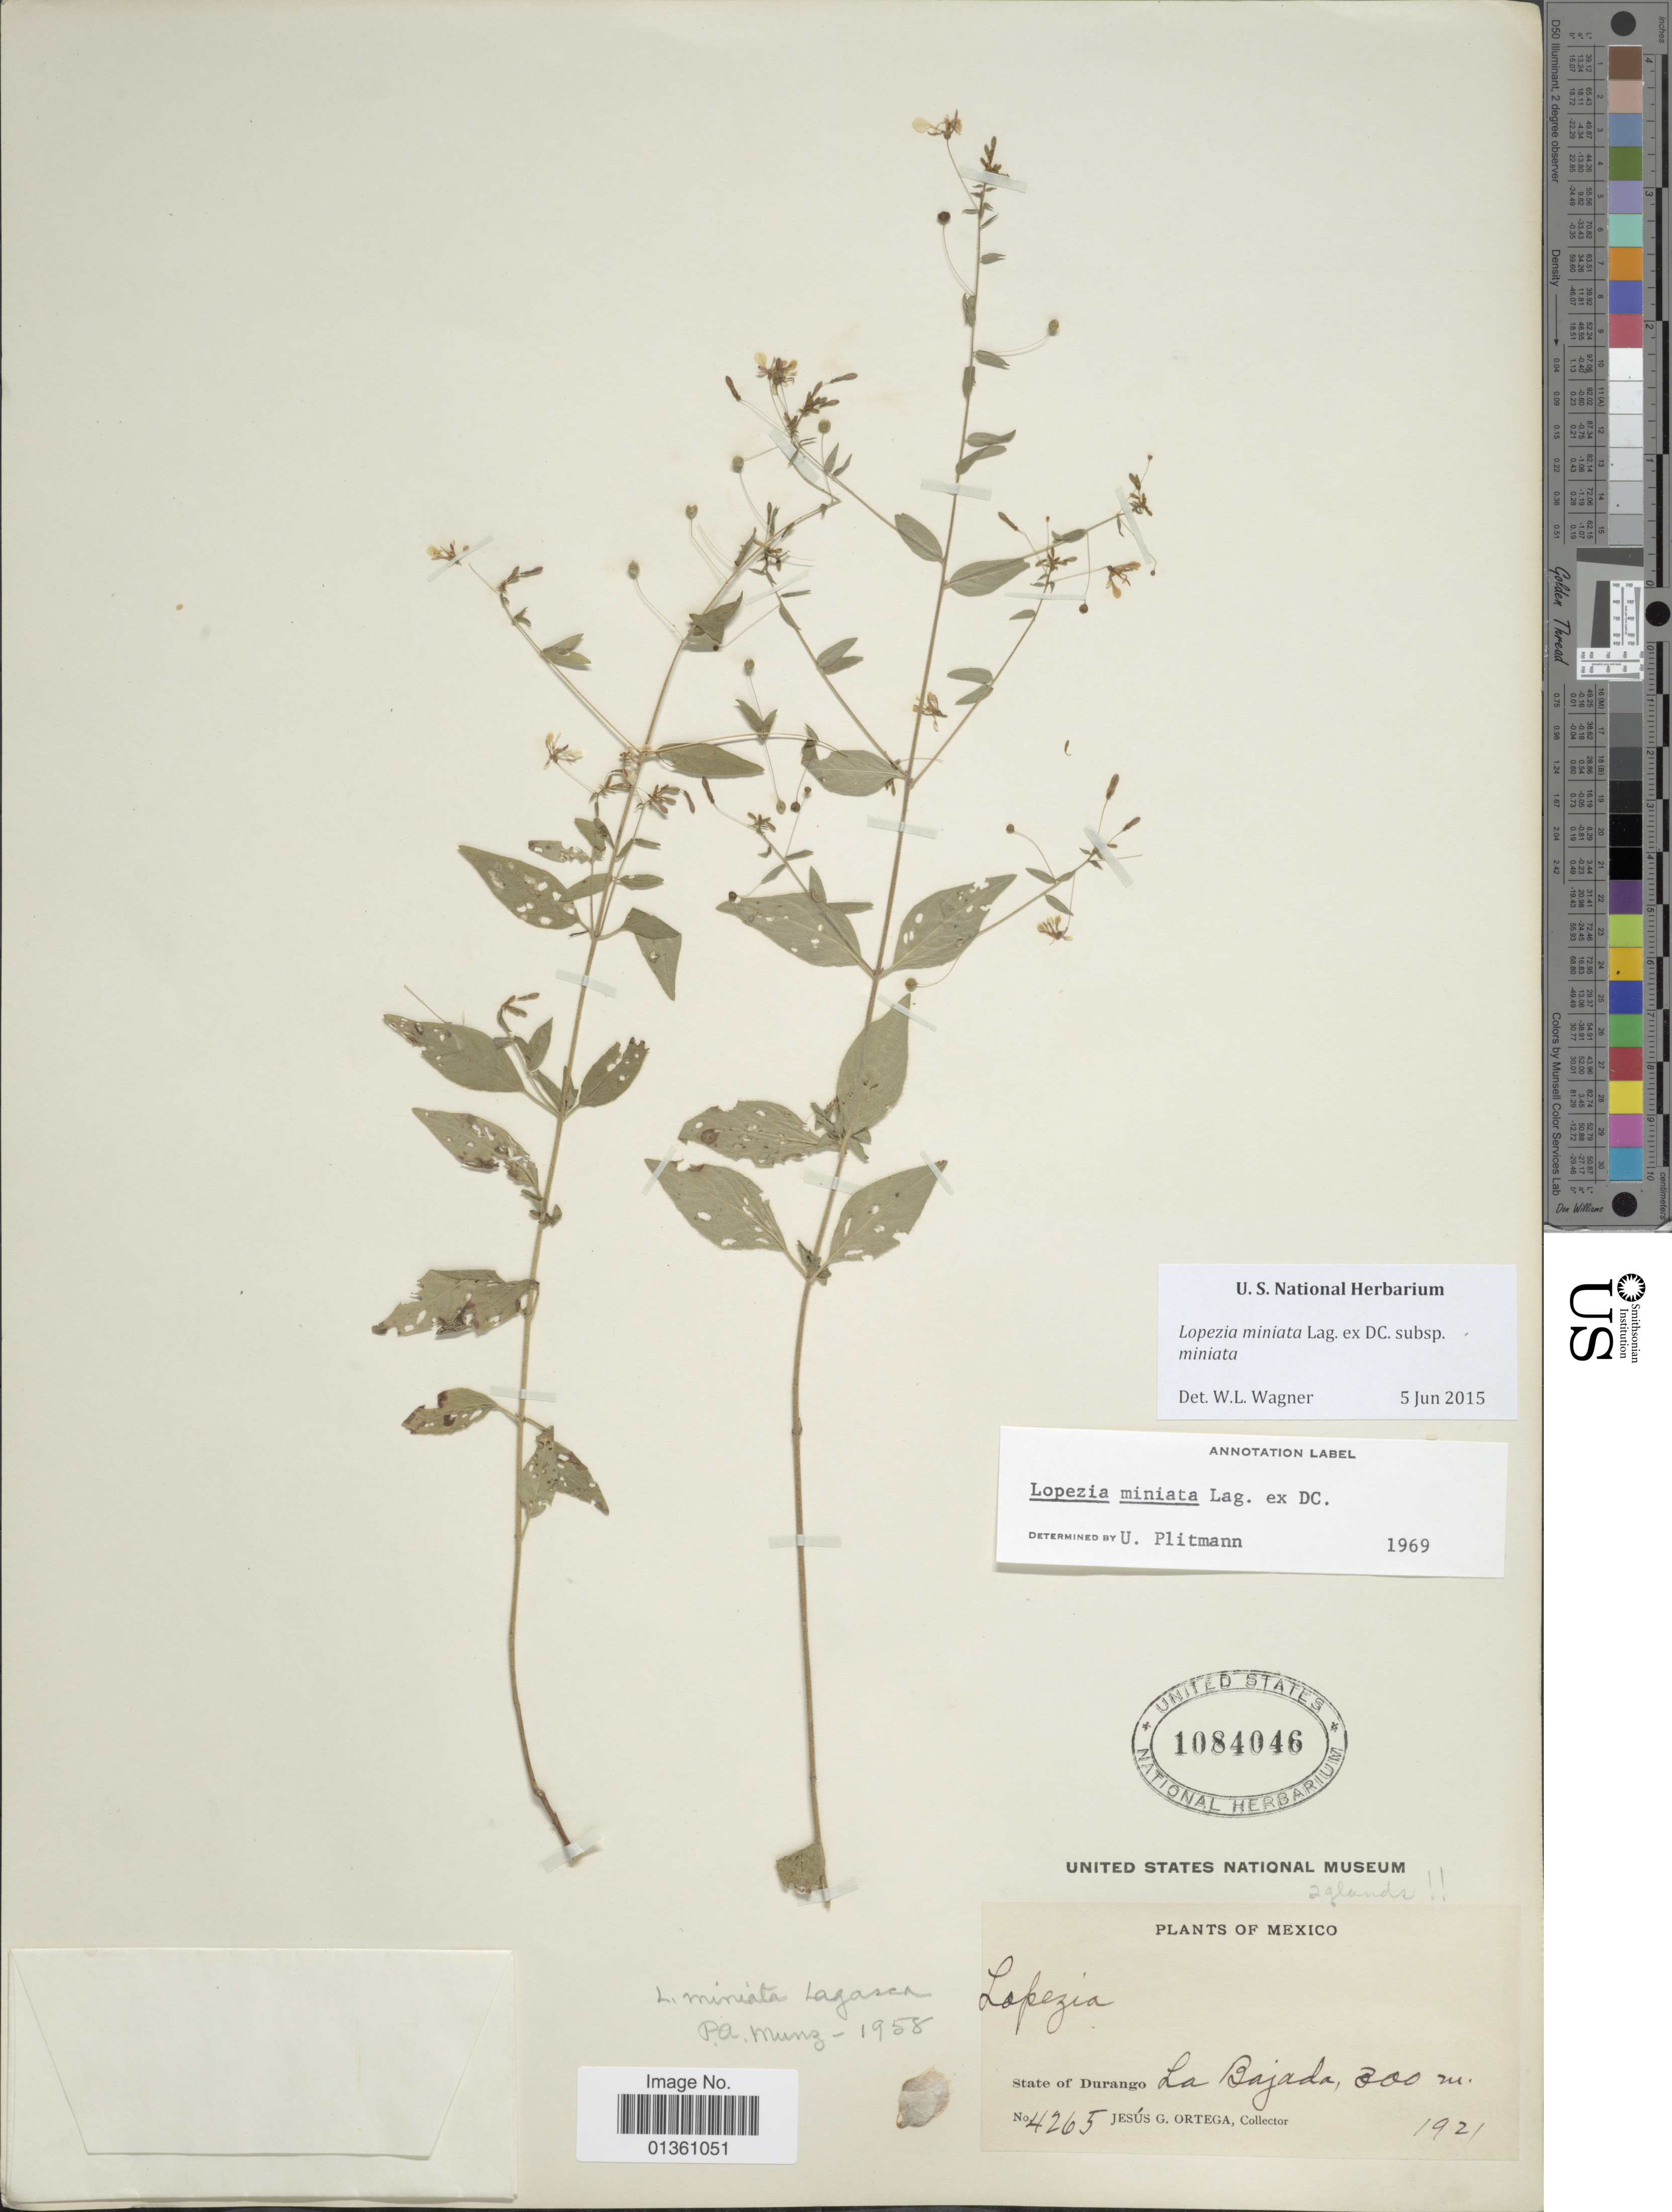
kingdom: Plantae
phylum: Tracheophyta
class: Magnoliopsida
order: Myrtales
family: Onagraceae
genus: Lopezia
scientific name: Lopezia miniata subsp. miniata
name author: Lag. ex DC.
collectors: J. Ortega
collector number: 4265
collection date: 1921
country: Mexico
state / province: Durango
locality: La Bajada.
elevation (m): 300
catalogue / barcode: US 1084046